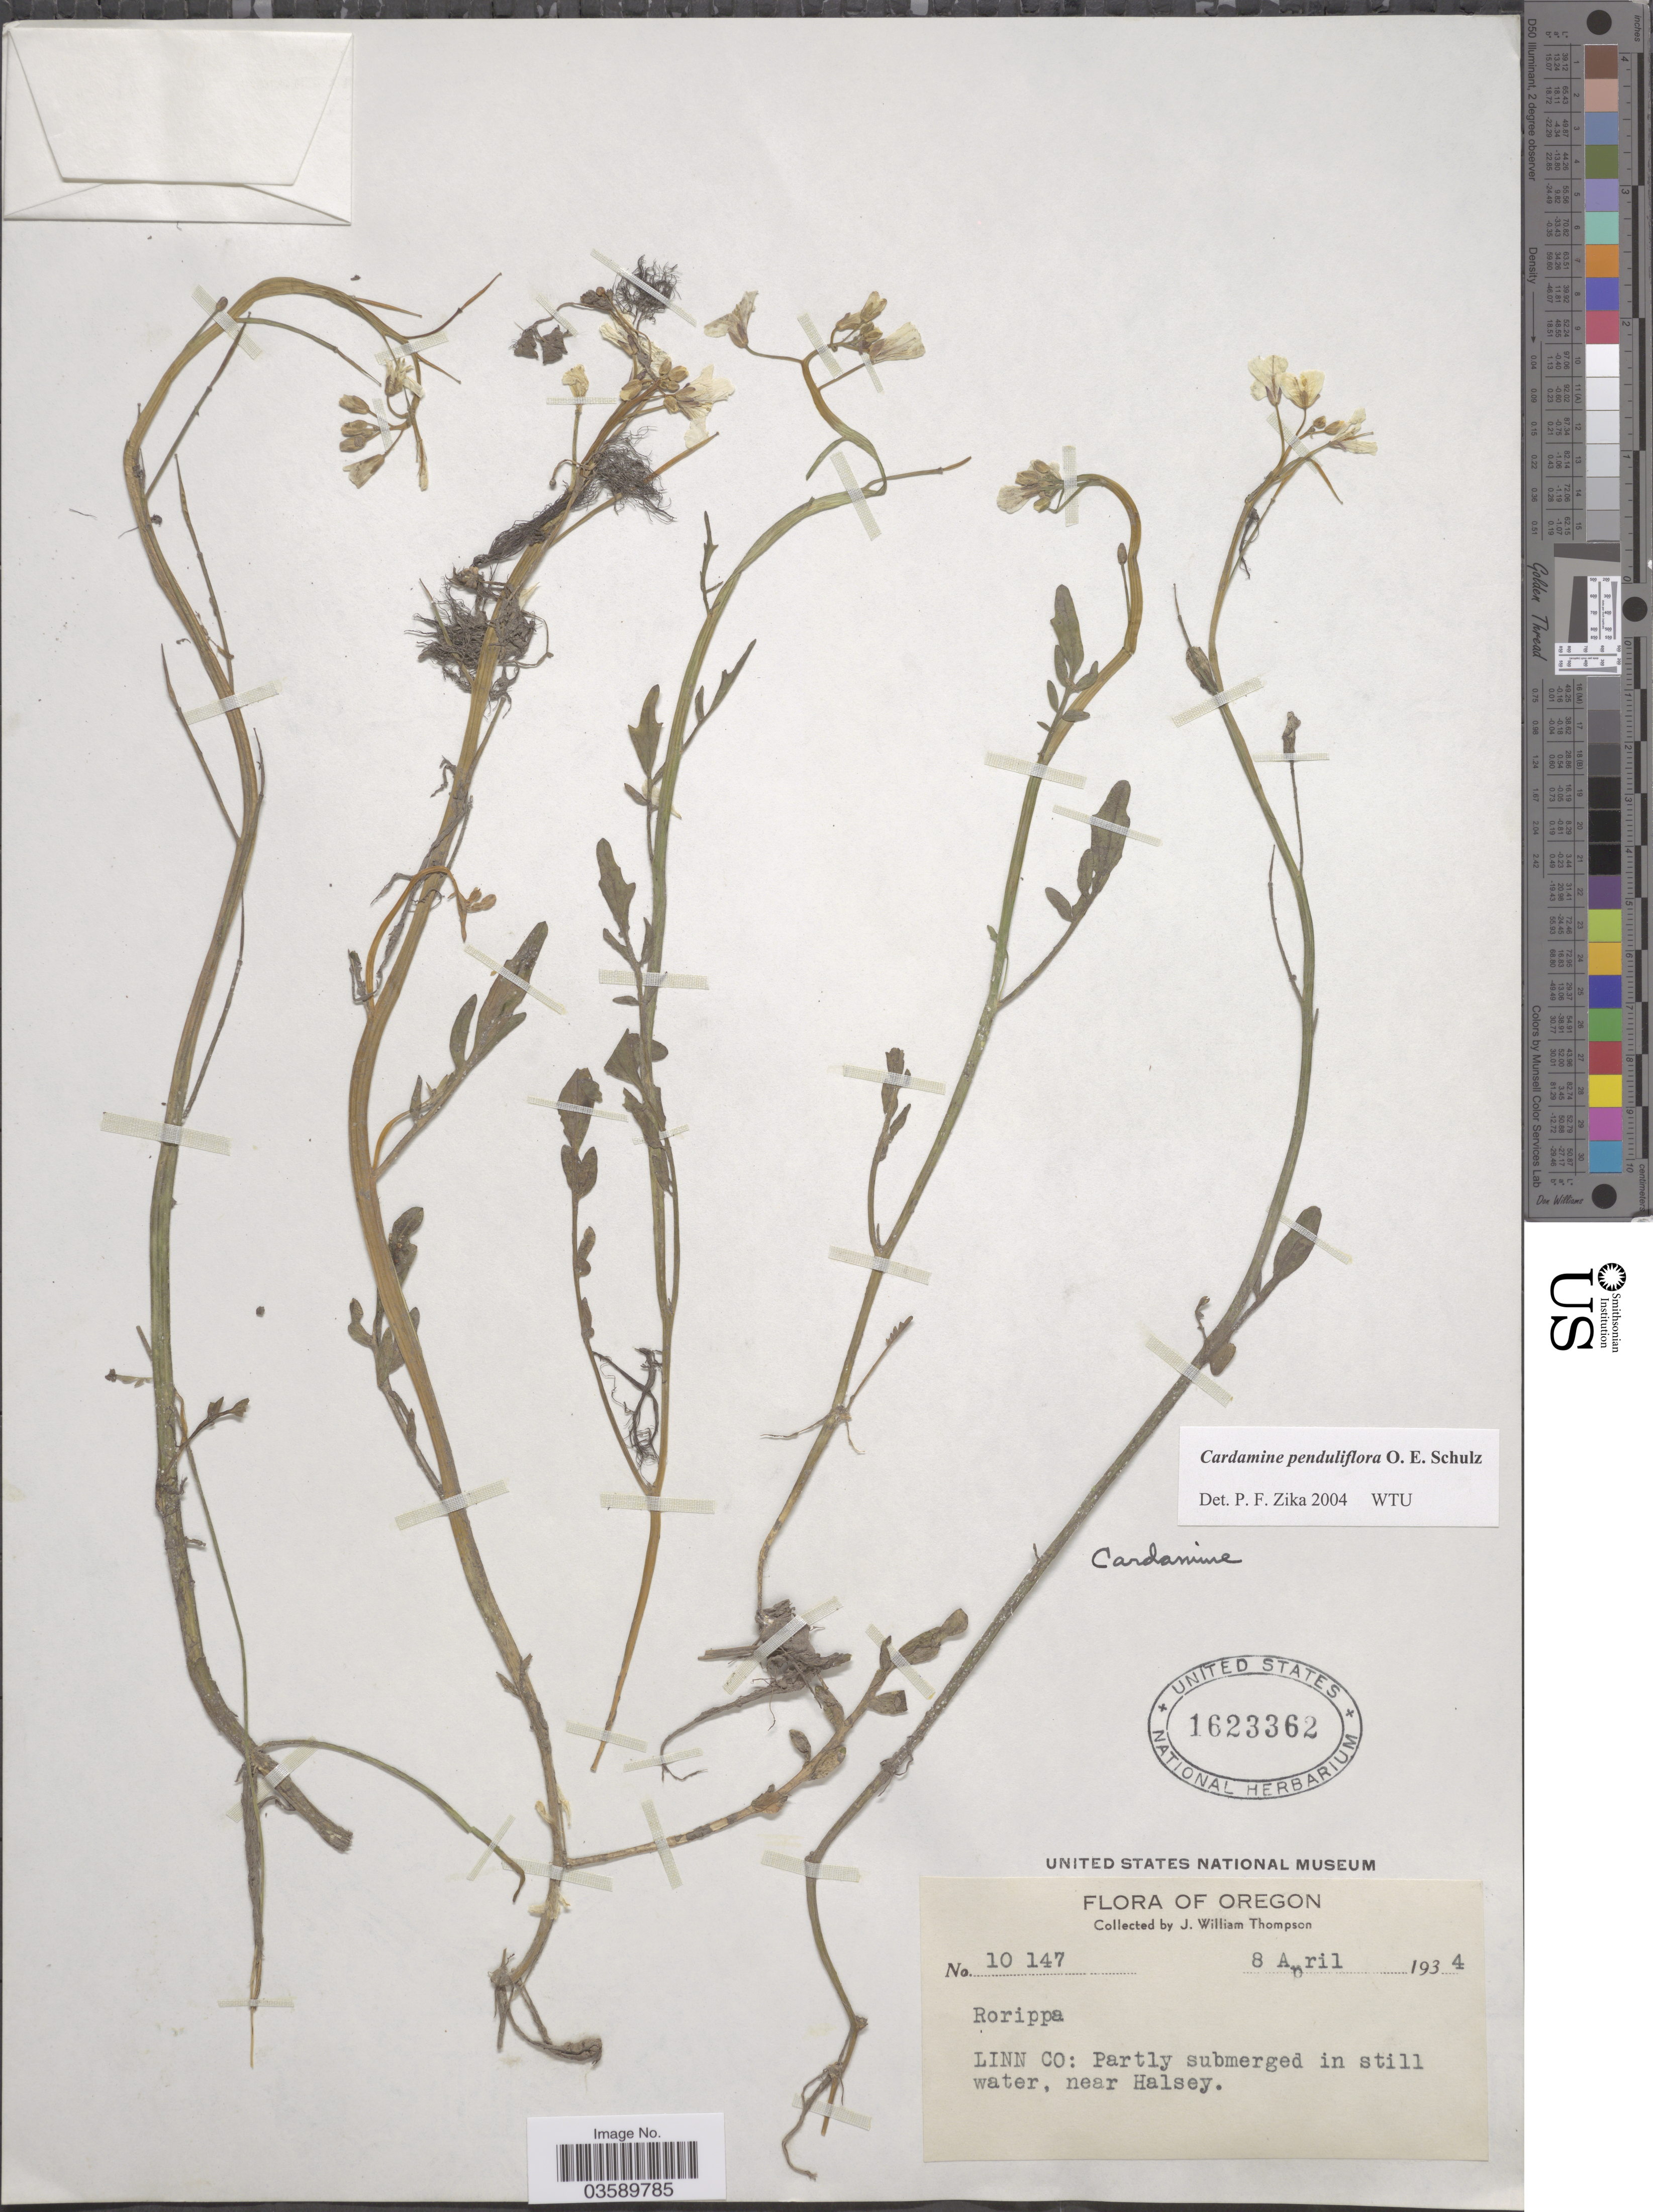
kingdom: Plantae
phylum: Tracheophyta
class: Magnoliopsida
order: Brassicales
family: Brassicaceae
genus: Cardamine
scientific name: Cardamine penduliflora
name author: O.E. Schulz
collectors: J. W. Thompson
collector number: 10147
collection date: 1934-04-08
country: United States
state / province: Oregon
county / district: Linn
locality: Linn Co: Partly submerged in still water, near Halsey.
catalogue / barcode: US 1623362